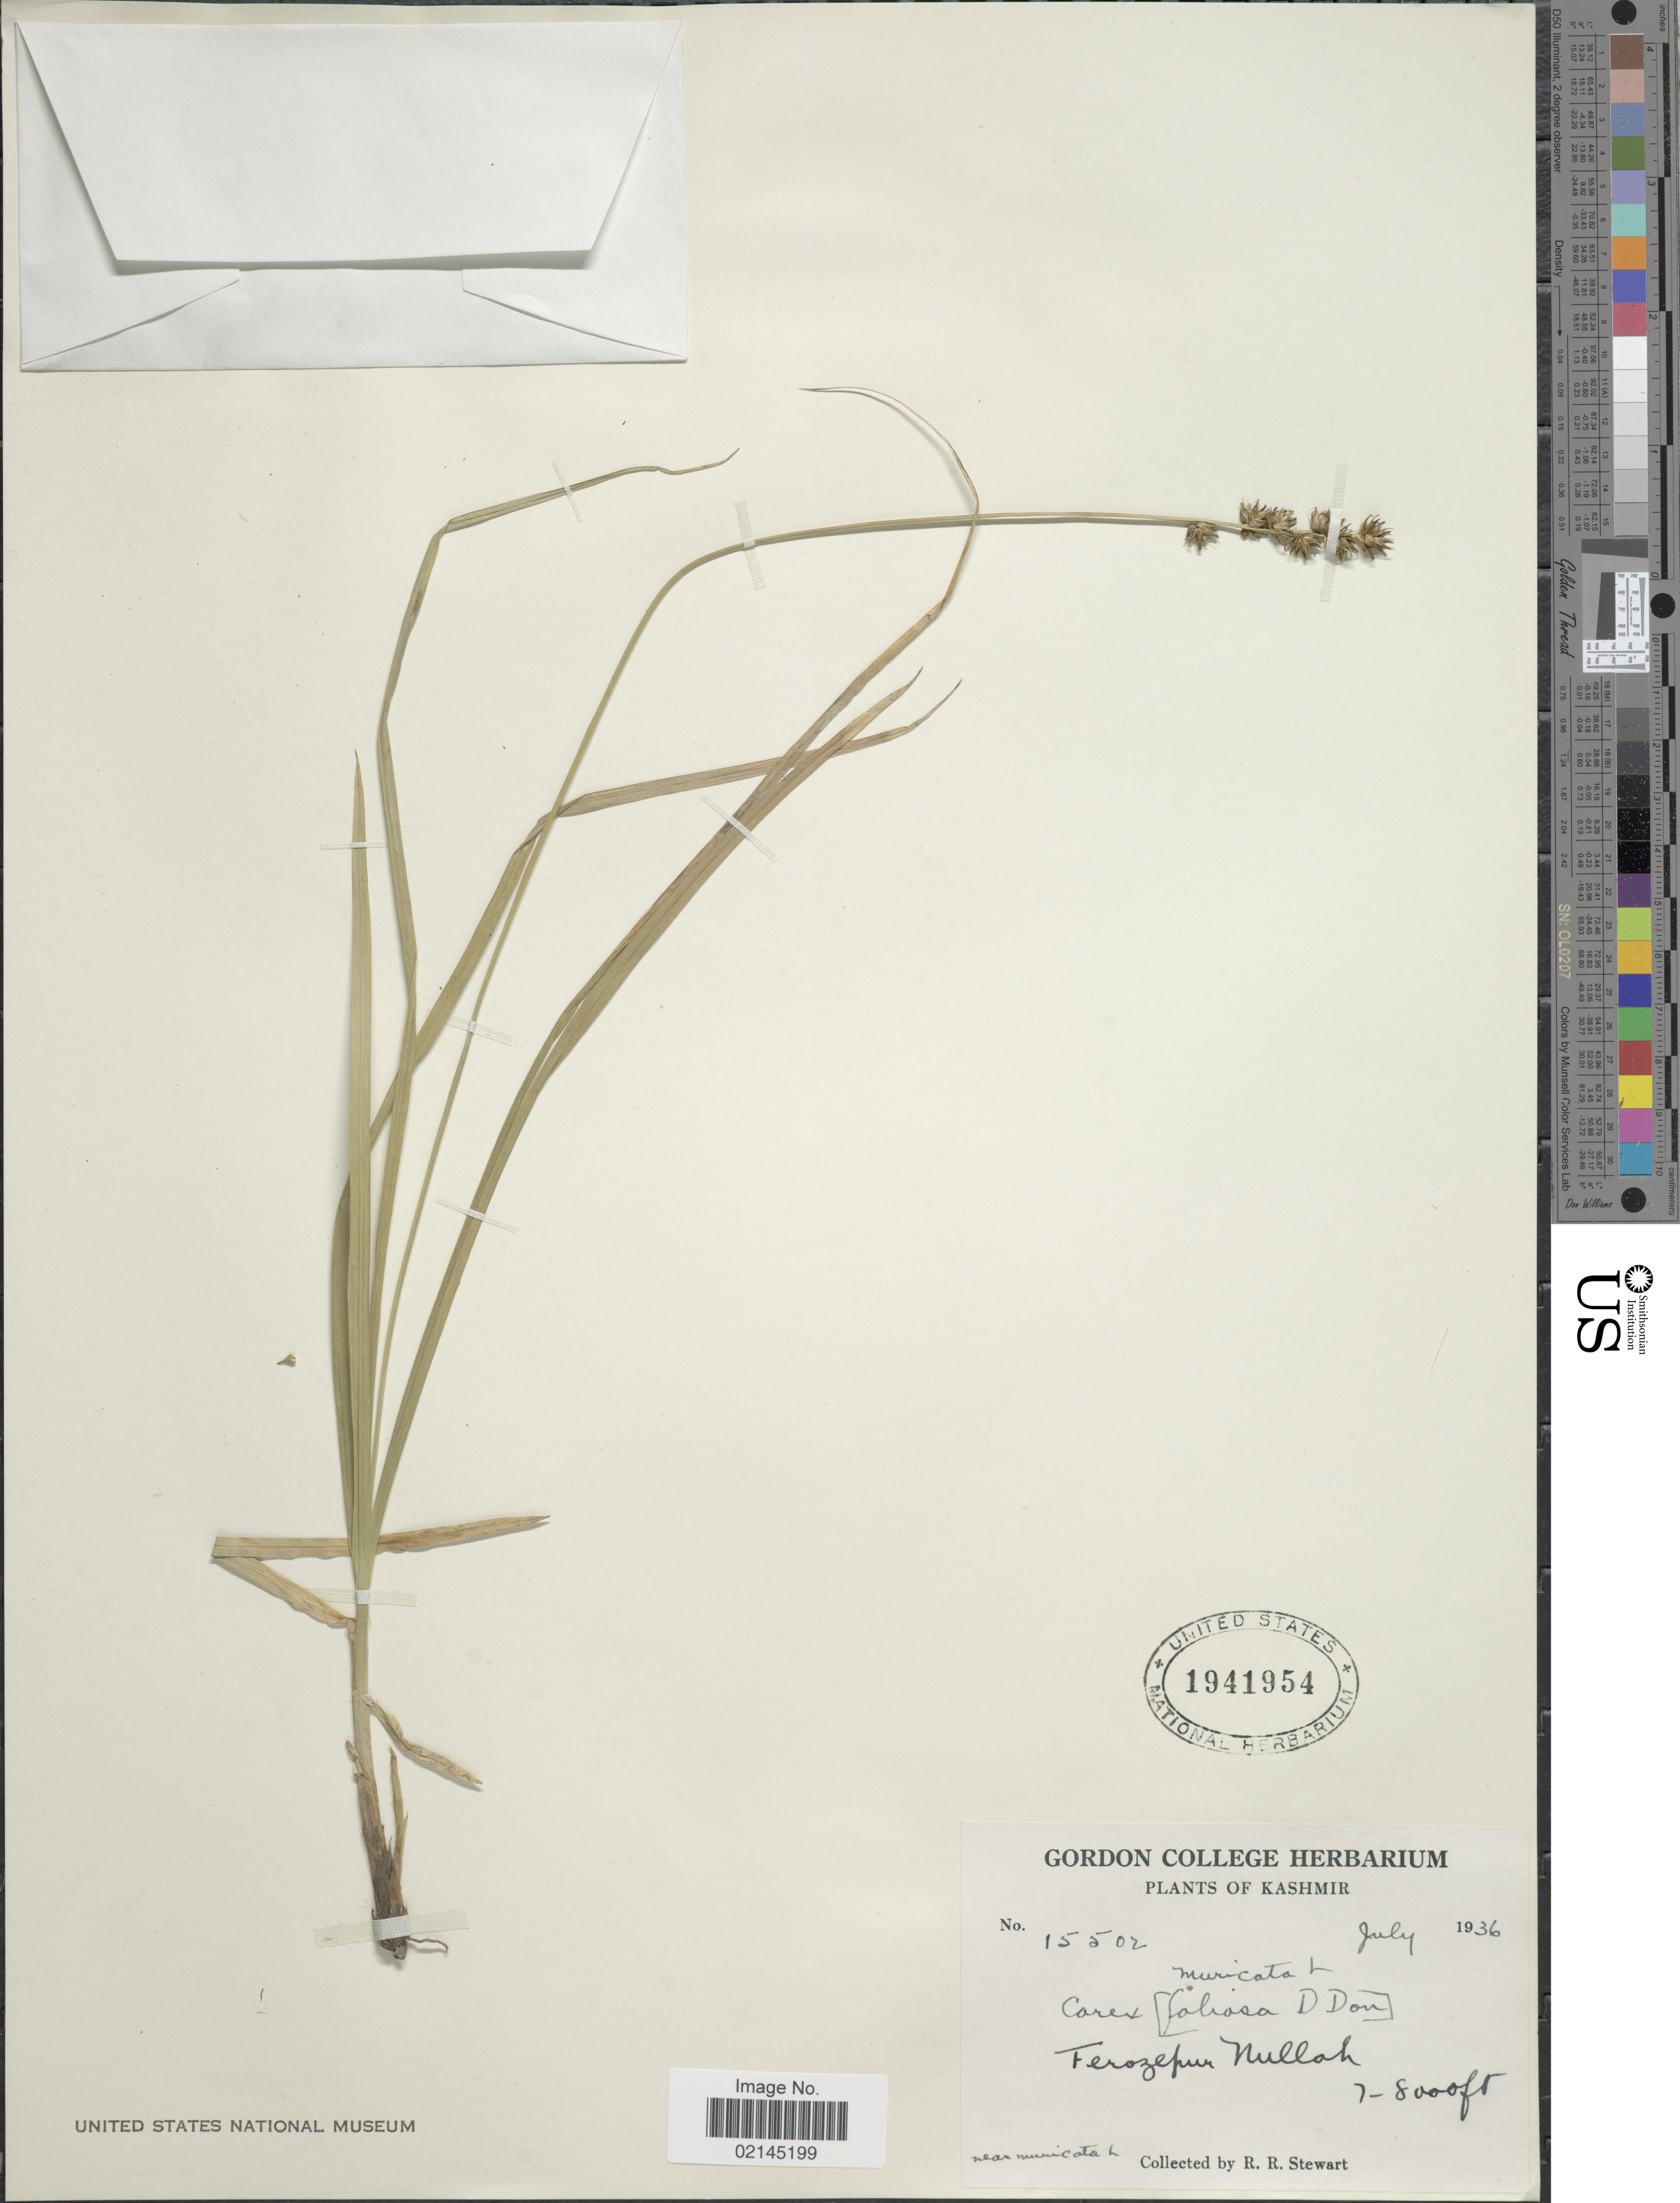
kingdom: Plantae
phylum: Tracheophyta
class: Liliopsida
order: Poales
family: Cyperaceae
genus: Carex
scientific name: Carex muricata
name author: L.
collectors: R. R. Stewart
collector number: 15502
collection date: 1936-07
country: India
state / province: Jammu and Kashmir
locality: Kashmir. Ferozepur Nullah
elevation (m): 2134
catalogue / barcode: US 1941954